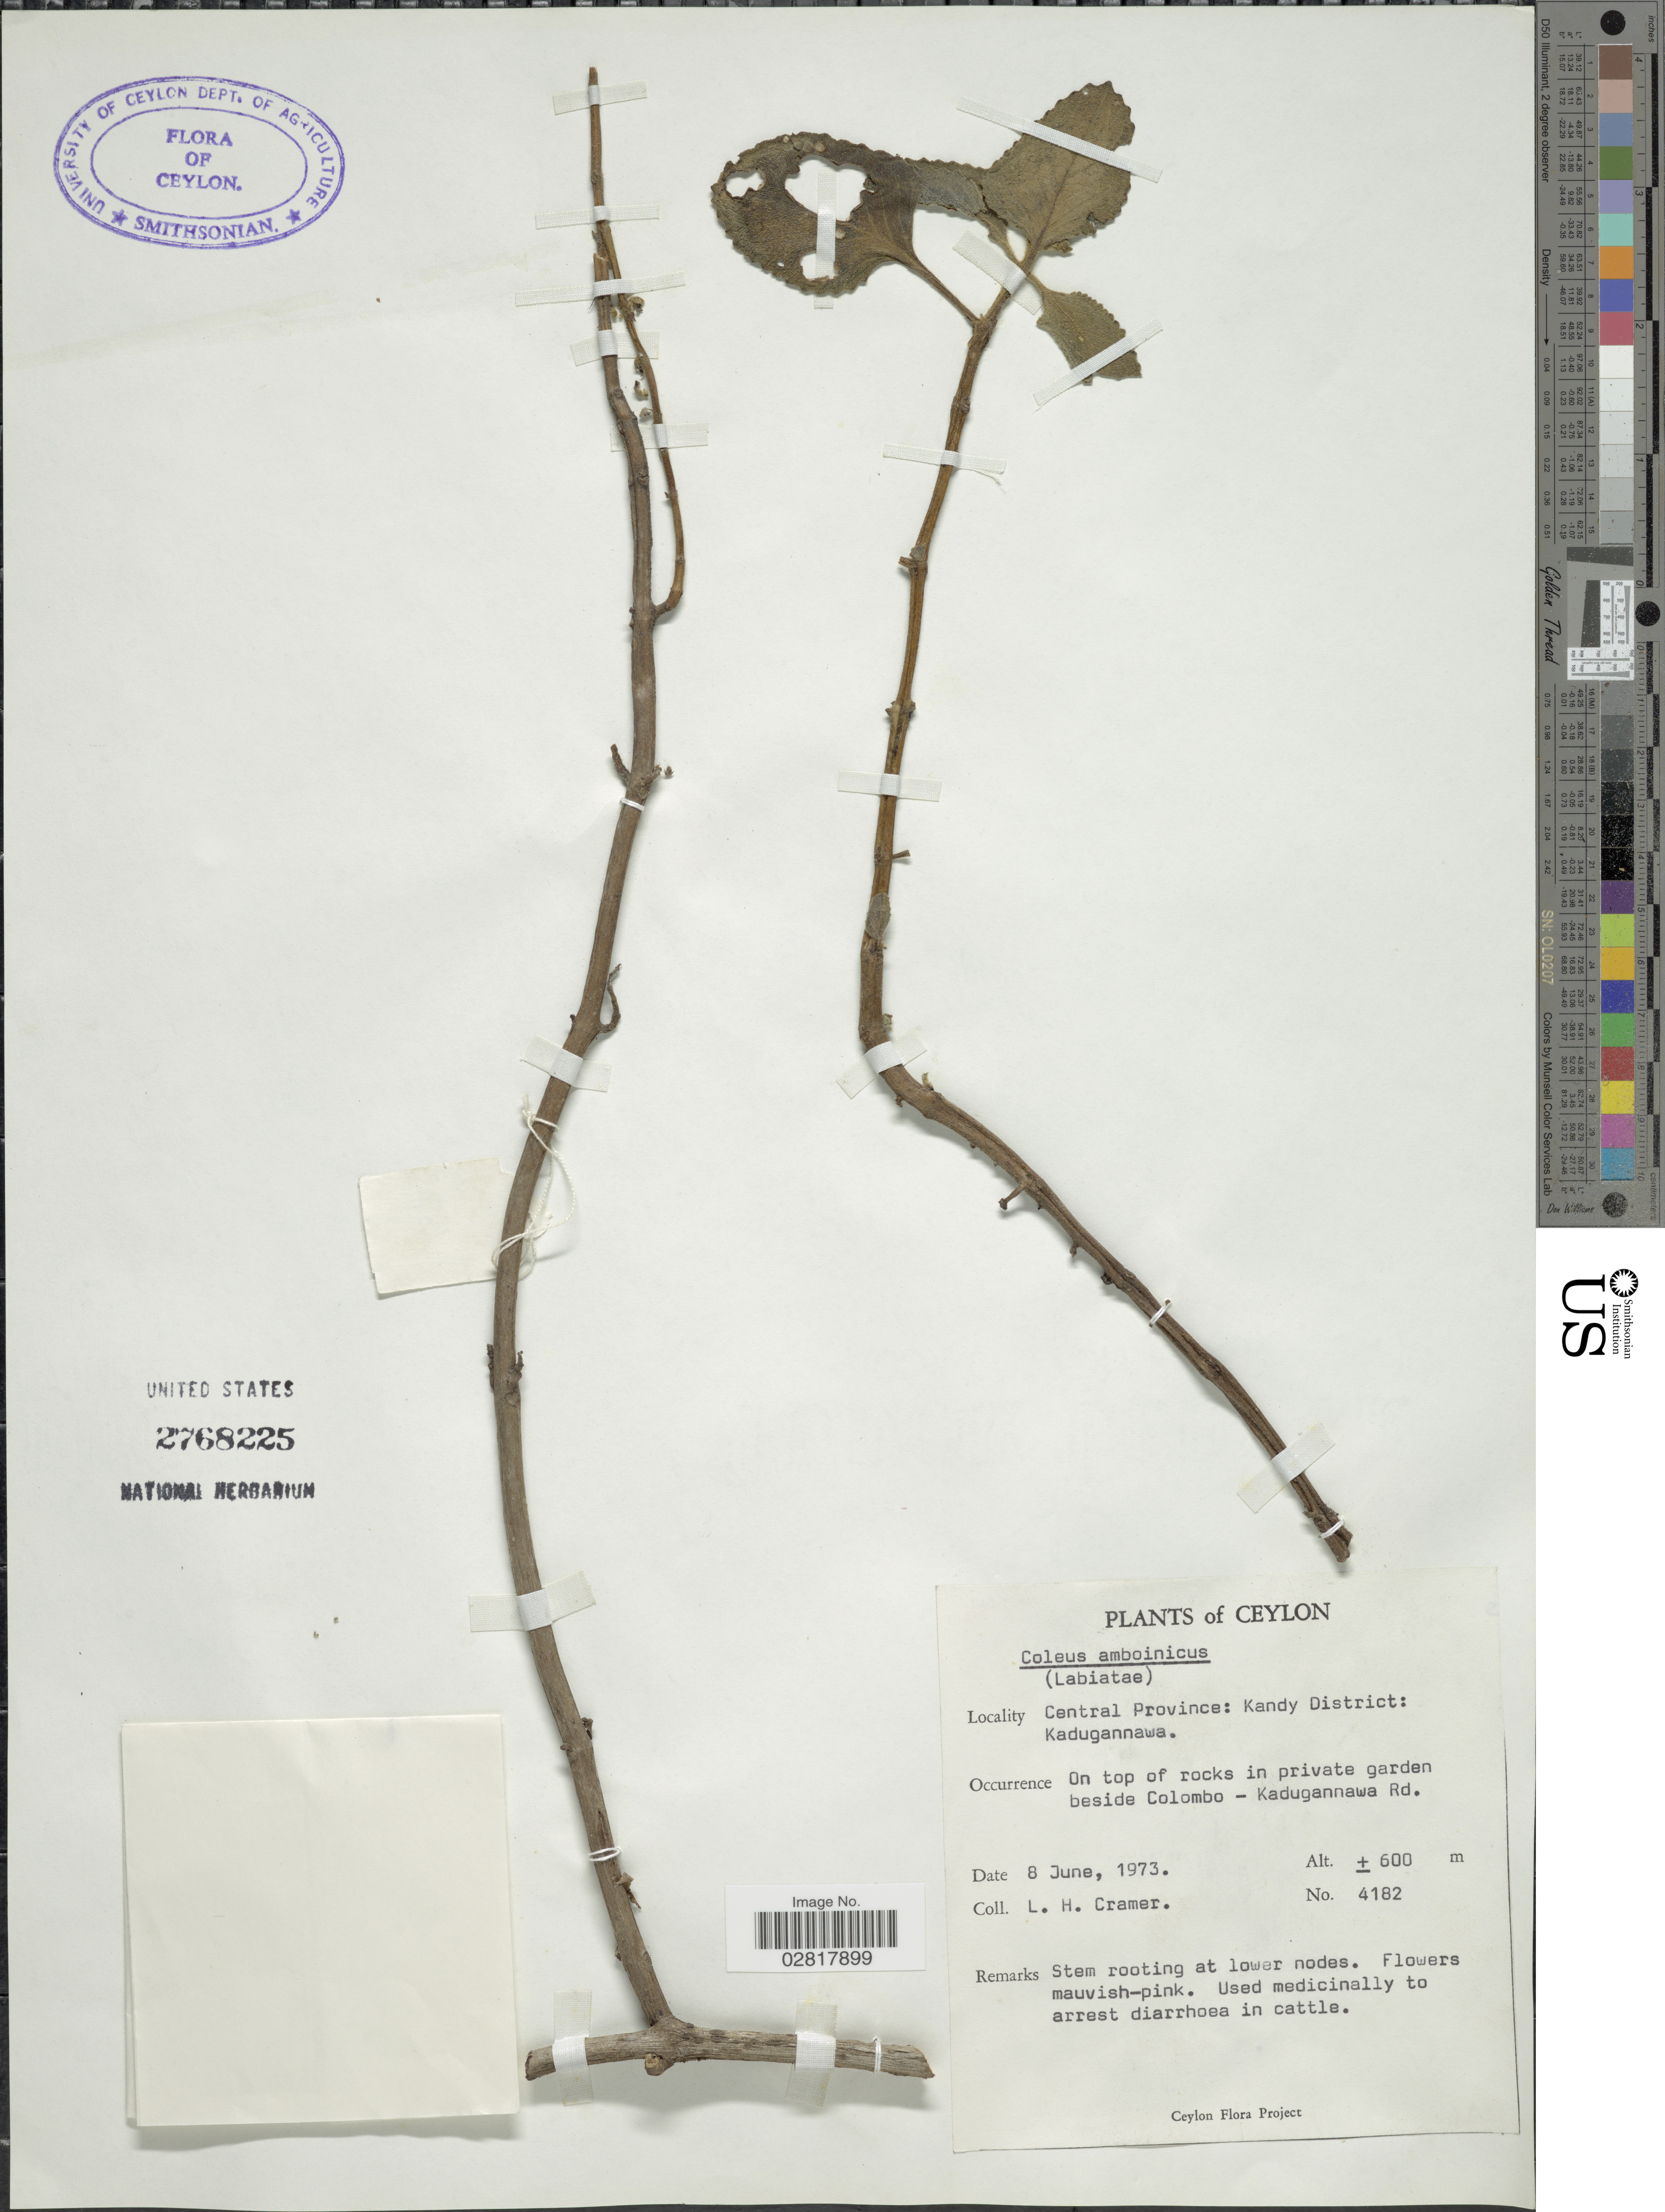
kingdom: Plantae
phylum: Tracheophyta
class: Magnoliopsida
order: Lamiales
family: Lamiaceae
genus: Plectranthus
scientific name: Plectranthus amboinicus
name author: (Lour.) Spreng.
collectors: L. H. Cramer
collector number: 4182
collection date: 1973-06-08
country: Sri Lanka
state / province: Central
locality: Ceylon. Kandy District: Kadugannawa. On top of rocks in private garden beside Colombo- Kadugannawa Rd.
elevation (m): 600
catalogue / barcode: US 2768225